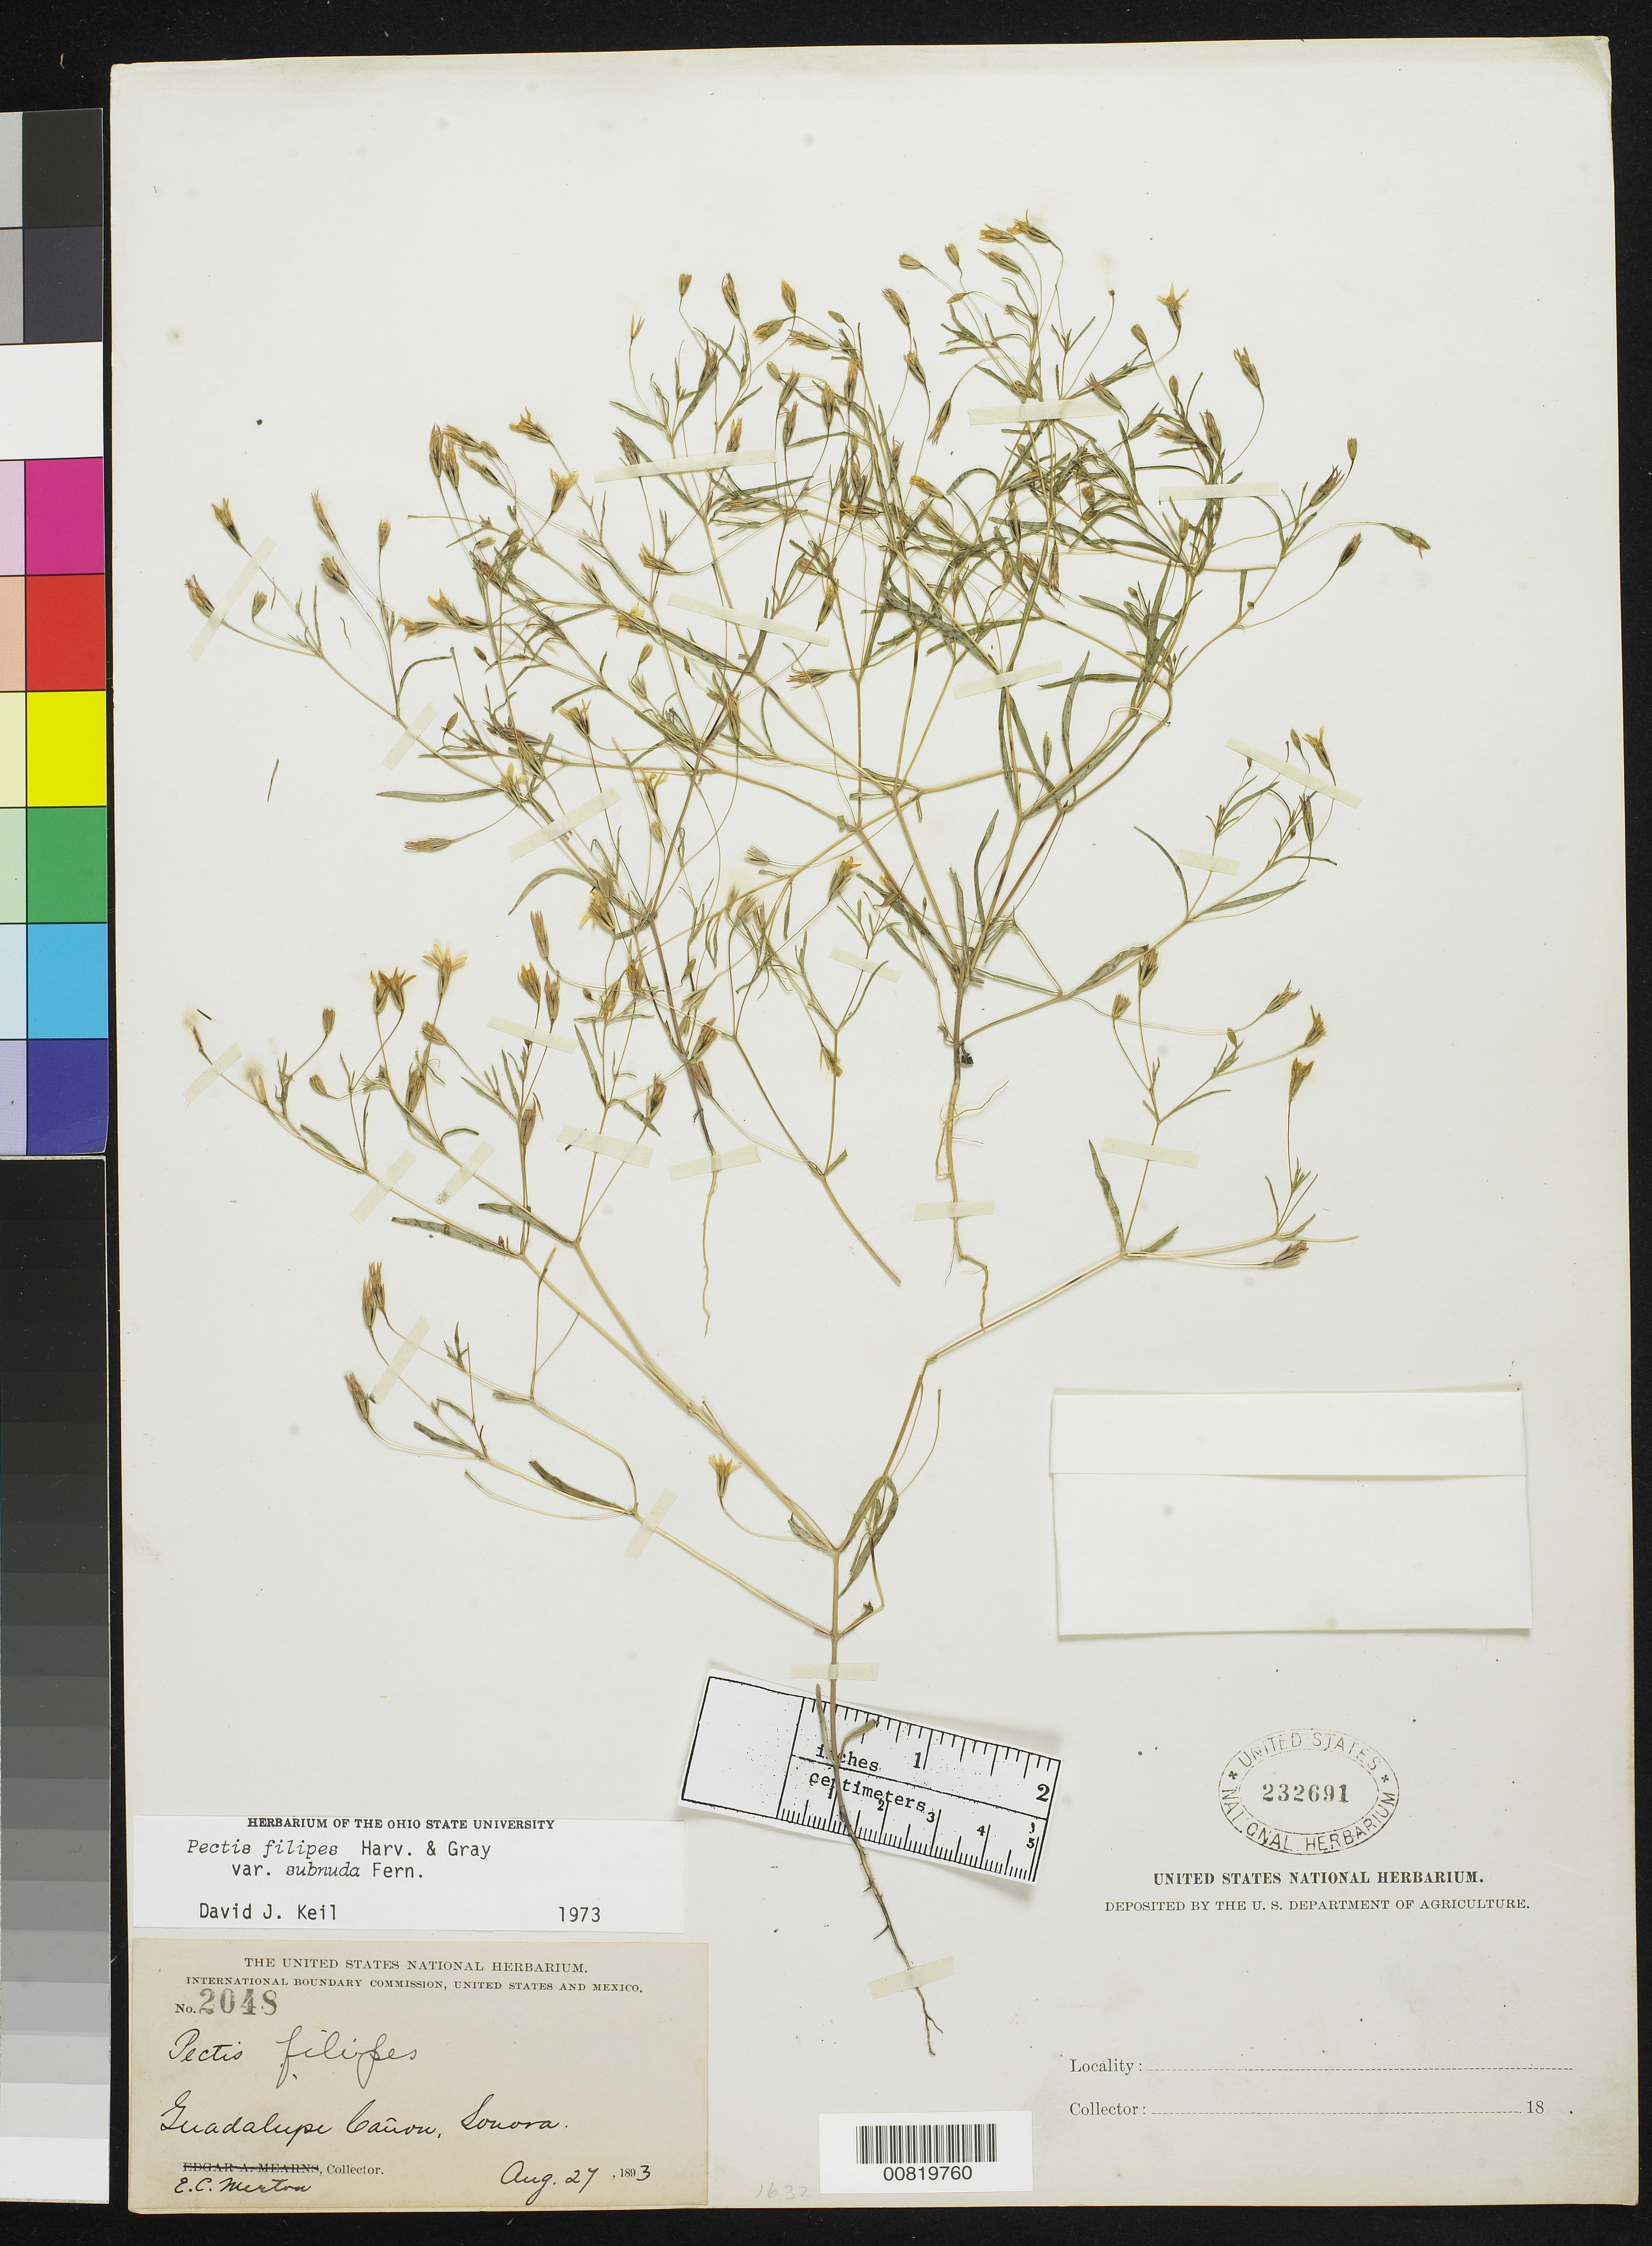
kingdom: Plantae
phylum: Tracheophyta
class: Magnoliopsida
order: Asterales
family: Asteraceae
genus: Pectis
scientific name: Pectis filipes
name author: Harv. & A. Gray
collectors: E. Merton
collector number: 2048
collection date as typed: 27 Aug 1893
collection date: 1893-08-27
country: Mexico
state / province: Sonora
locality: Guadalupe Cañon, Sonora.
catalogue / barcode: US 232691